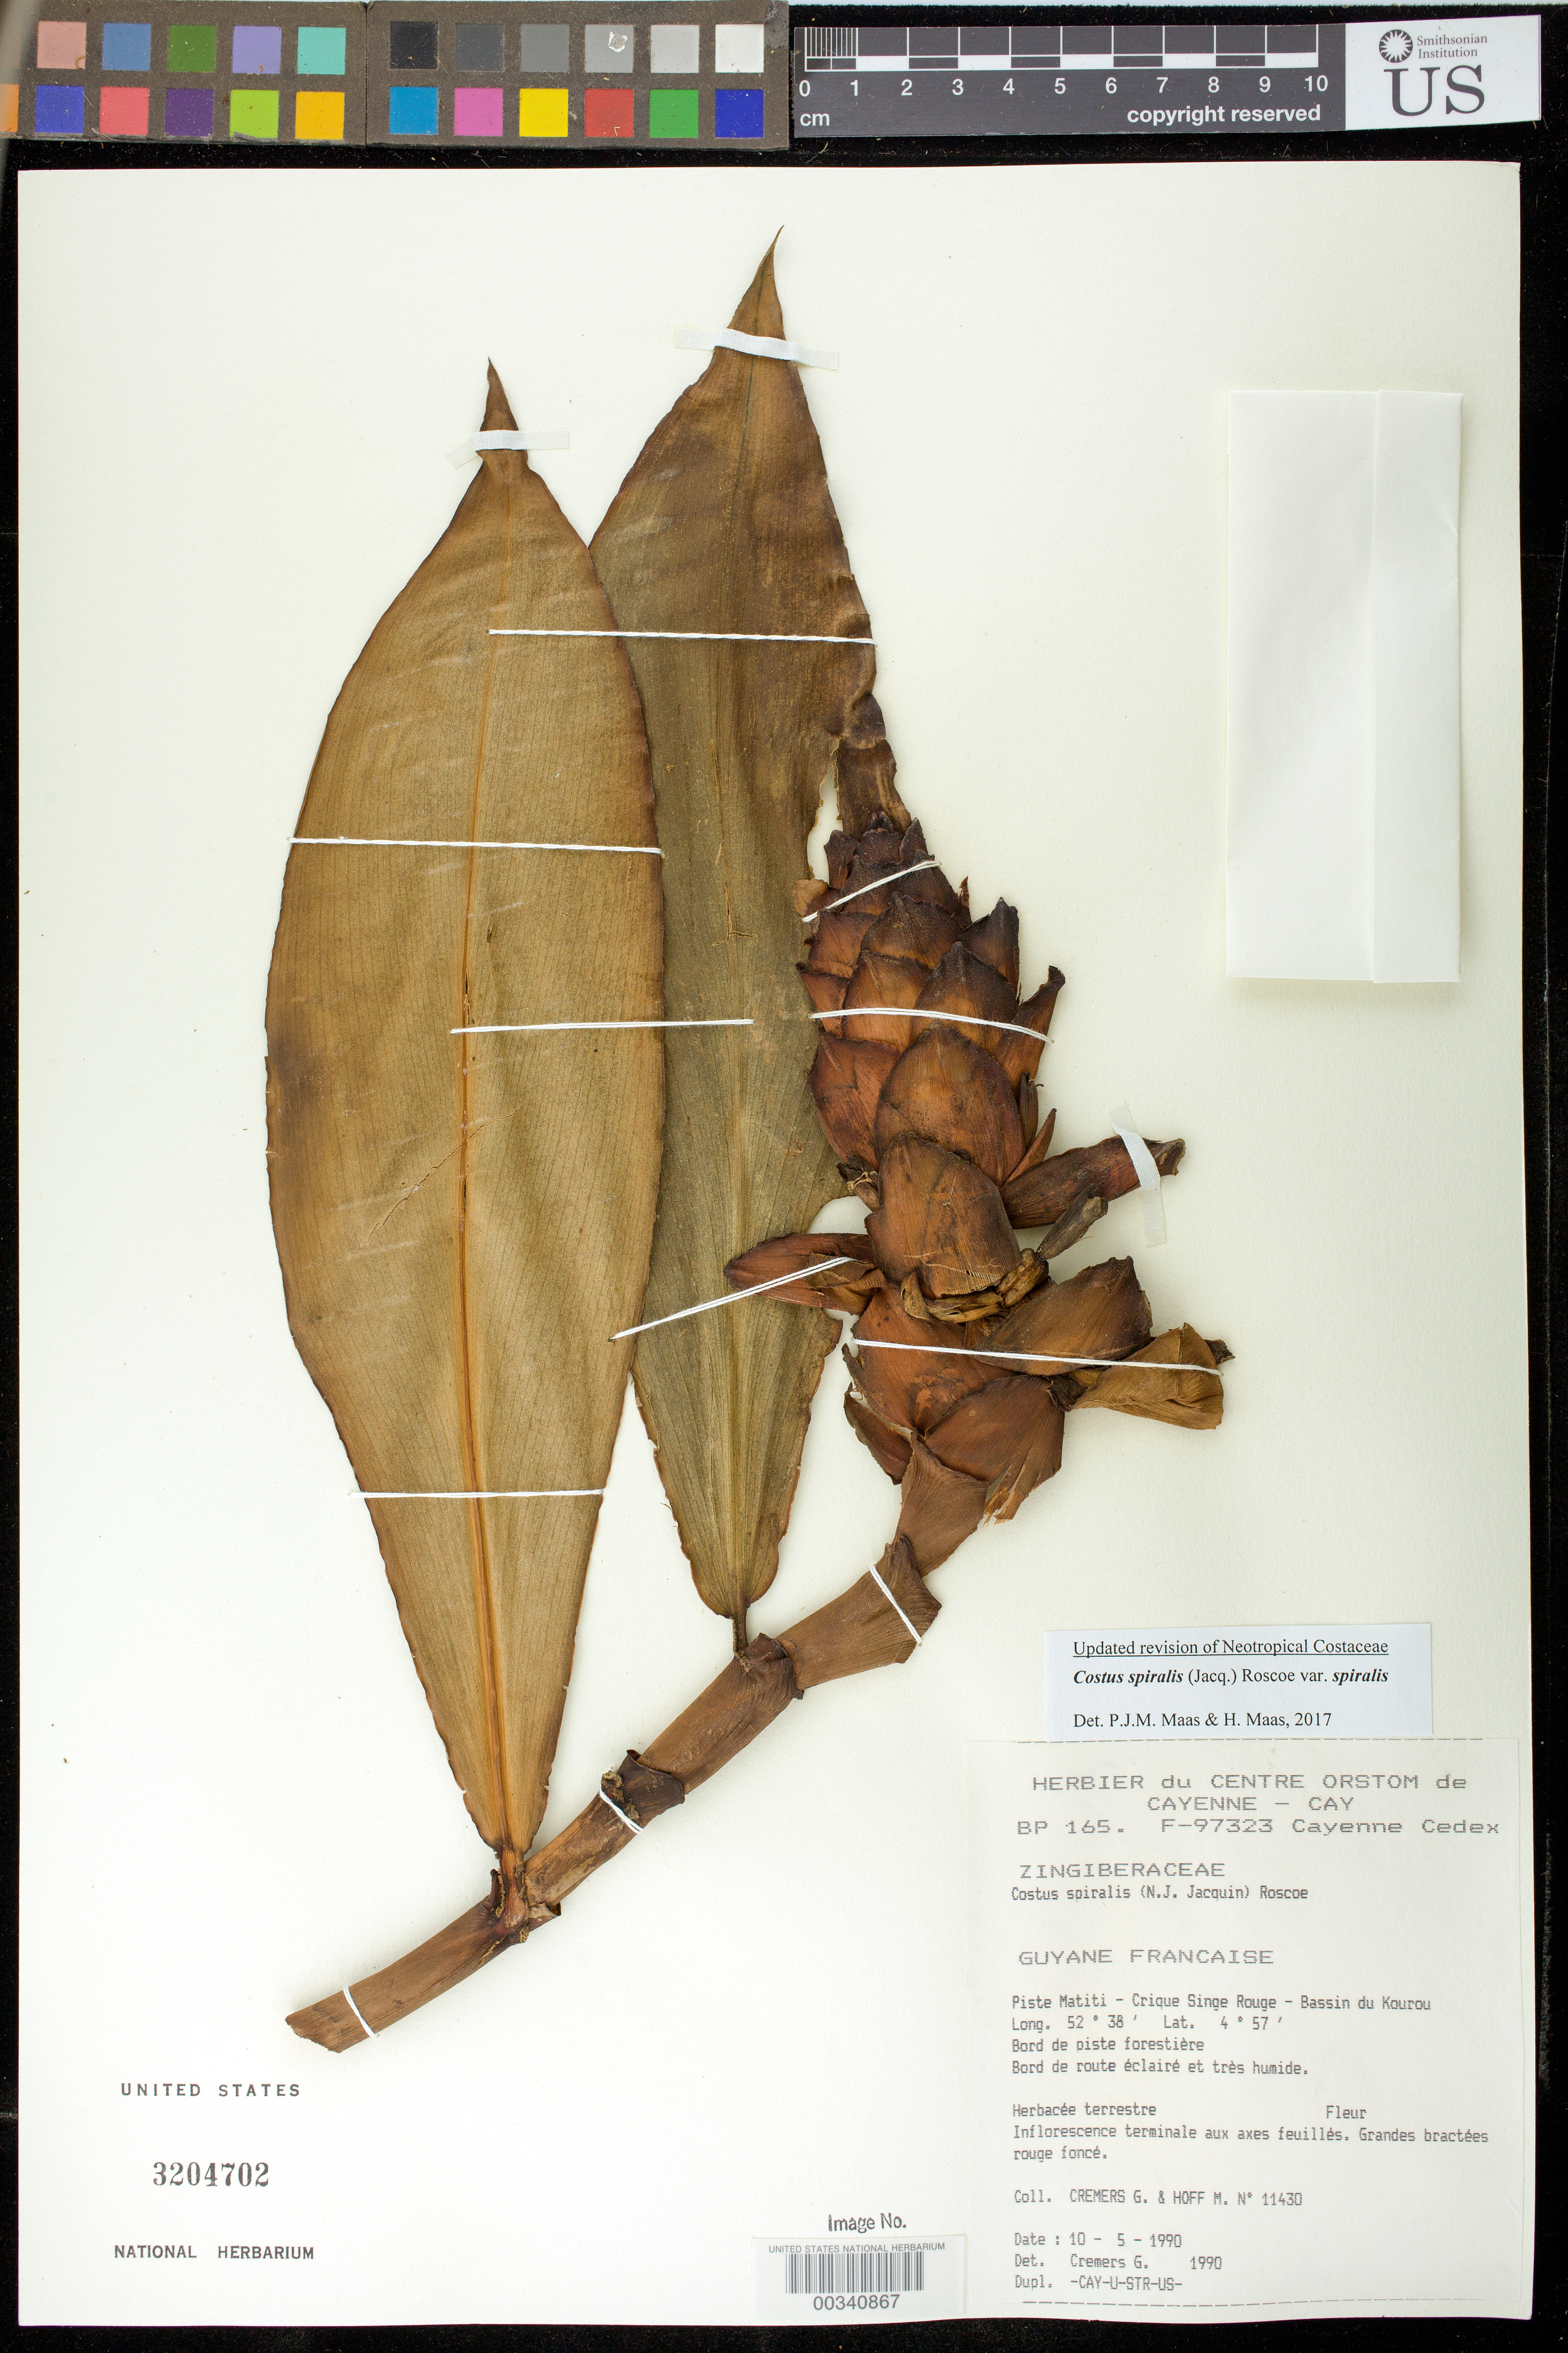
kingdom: Plantae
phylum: Tracheophyta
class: Liliopsida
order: Zingiberales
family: Costaceae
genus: Costus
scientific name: Costus spiralis var. spiralis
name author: (Jacq.) Roscoe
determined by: Maas, Paul J.; Maas, H.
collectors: G. Cremers & M. Hoff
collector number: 11430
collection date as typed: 10 May 1990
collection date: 1990-05-10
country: French Guiana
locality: Piste matiti - crique singe rouge - bassin du kourou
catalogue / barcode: US 3204702